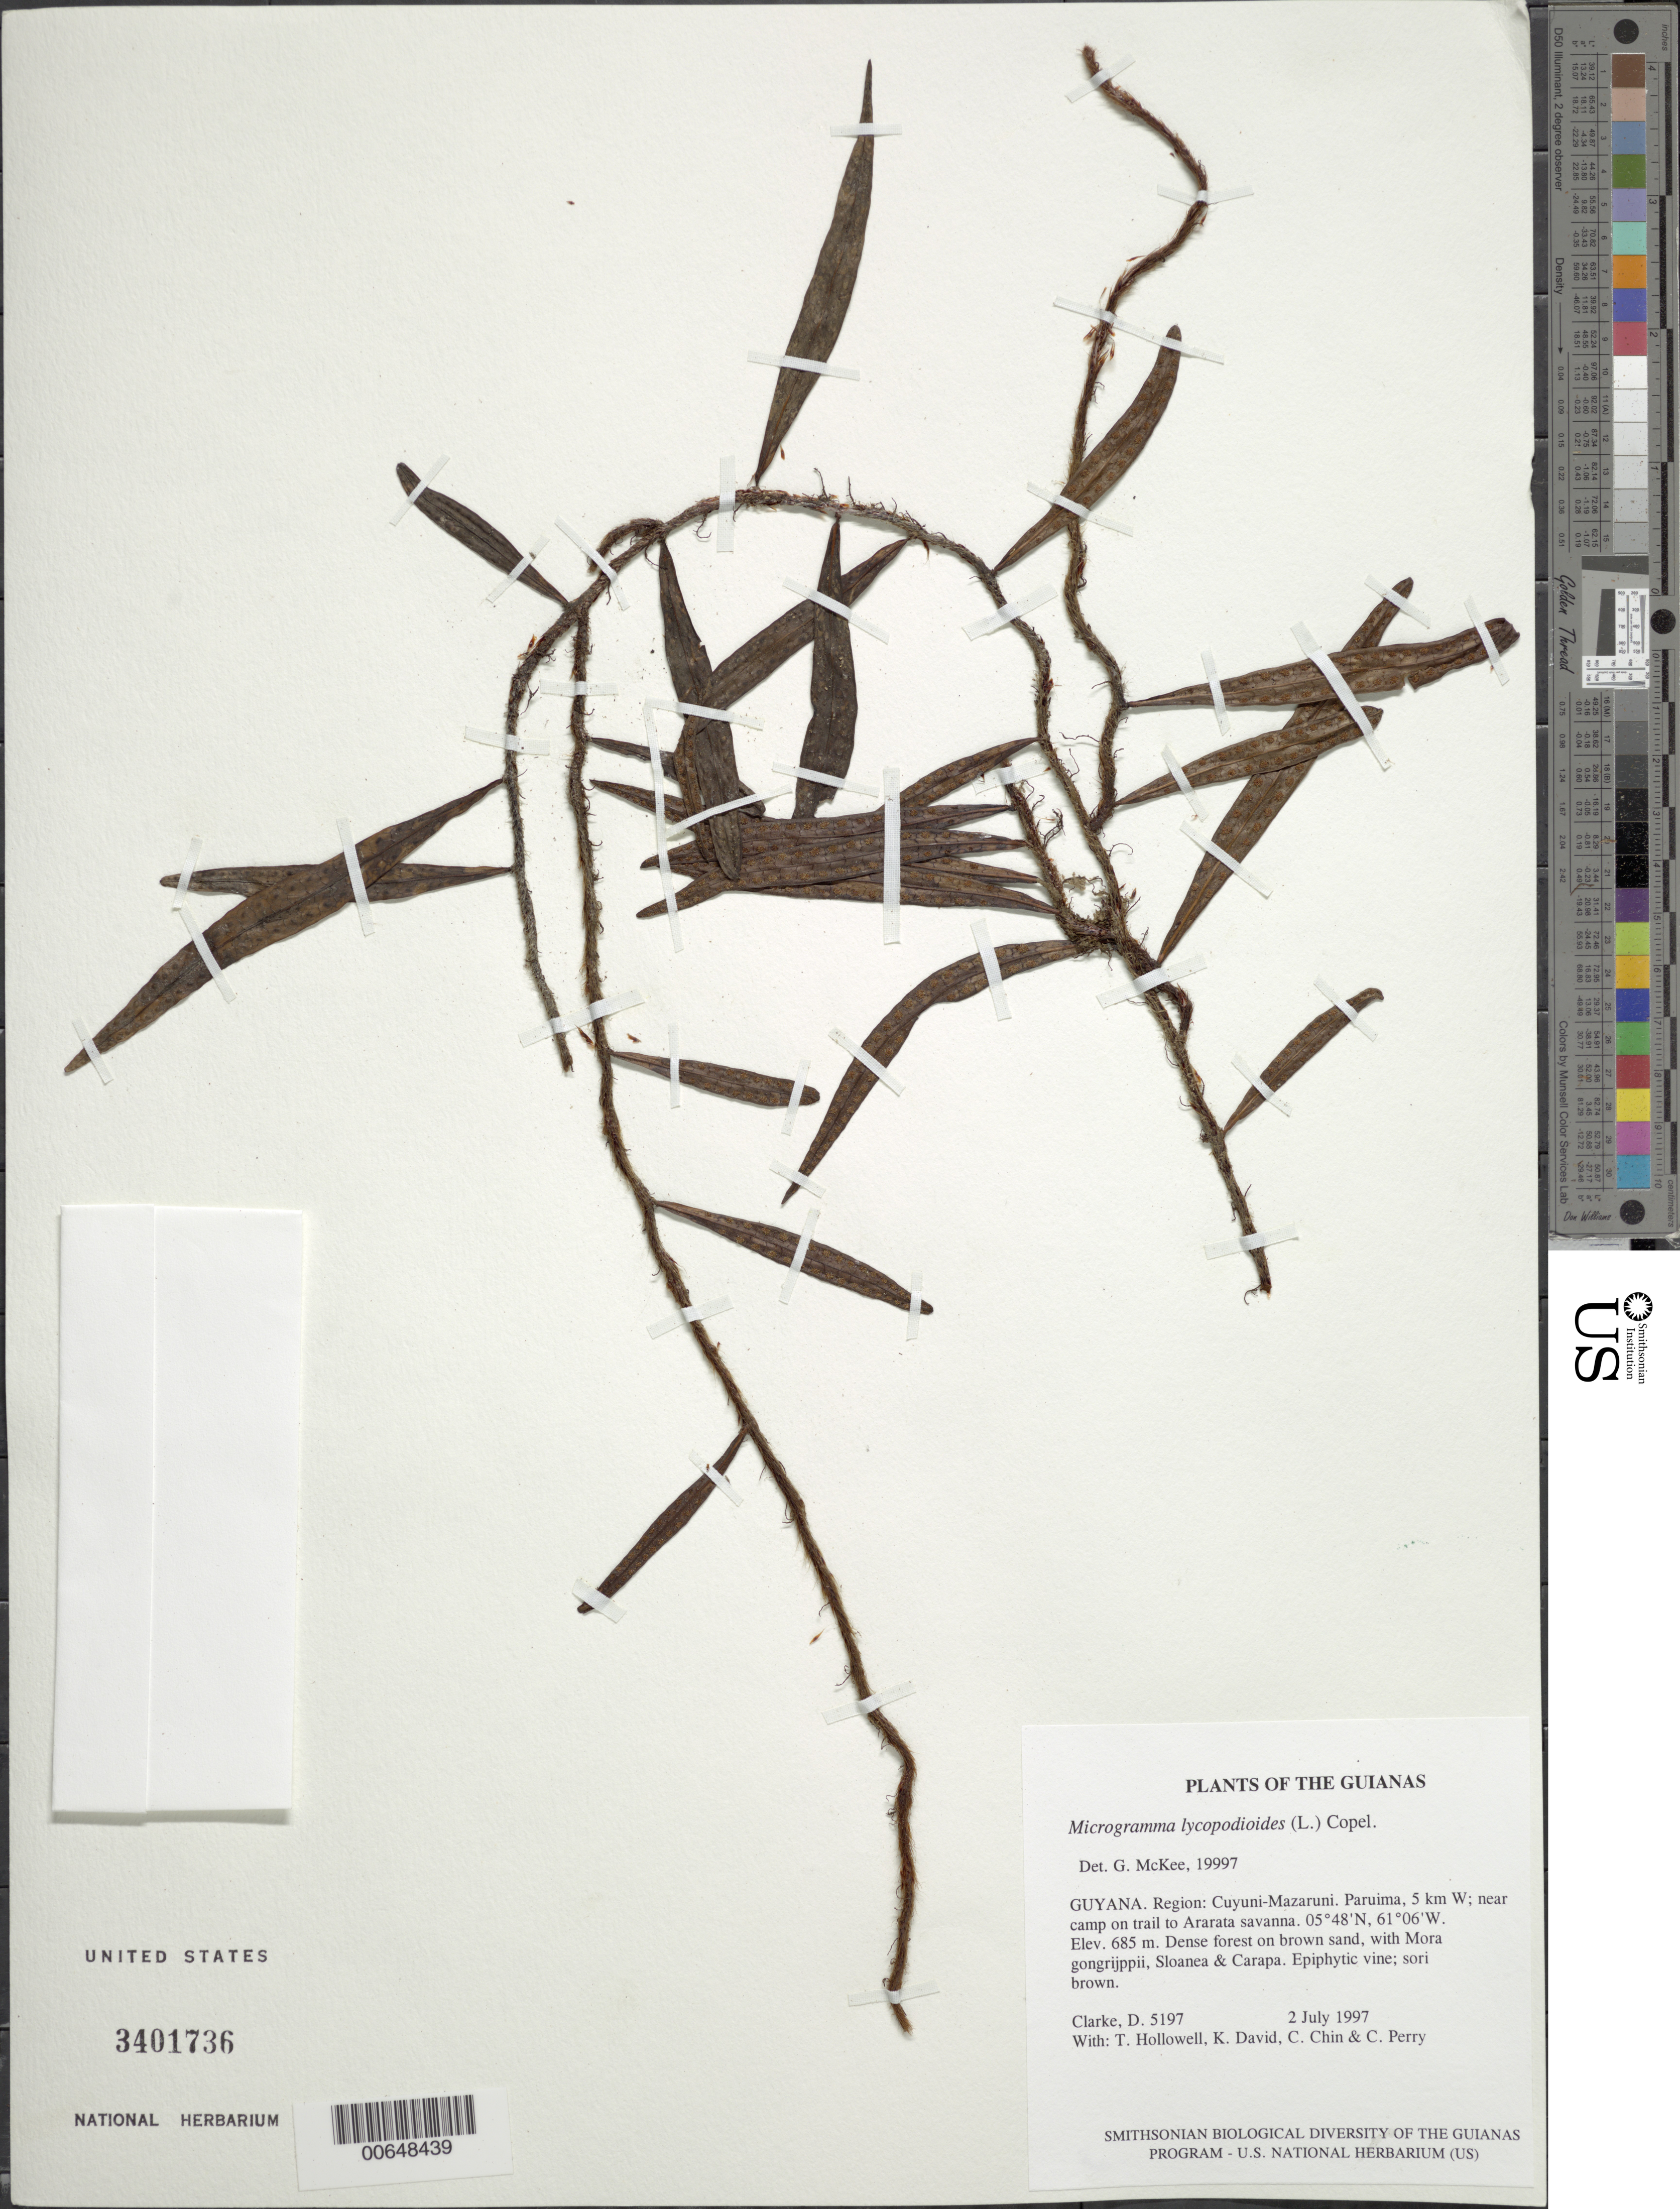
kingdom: Plantae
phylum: Tracheophyta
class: Polypodiopsida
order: Polypodiales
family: Polypodiaceae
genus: Microgramma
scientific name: Microgramma lycopodioides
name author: (L.) Copel.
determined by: McKee, G. S., (US), NMNH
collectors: H. D. Clarke, T. Hollowell, K. David, C. Chin & C. Perry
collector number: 5197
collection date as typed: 2 July 1997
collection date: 1997-07-02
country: Guyana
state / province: Cuyuni-Mazaruni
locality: Paruima, 5 km W; near camp on trail to Ararata savanna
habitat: Dense forest on brown sand, with Mora gongrijppii, Sloanea & Carapa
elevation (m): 685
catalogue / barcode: US 3401736